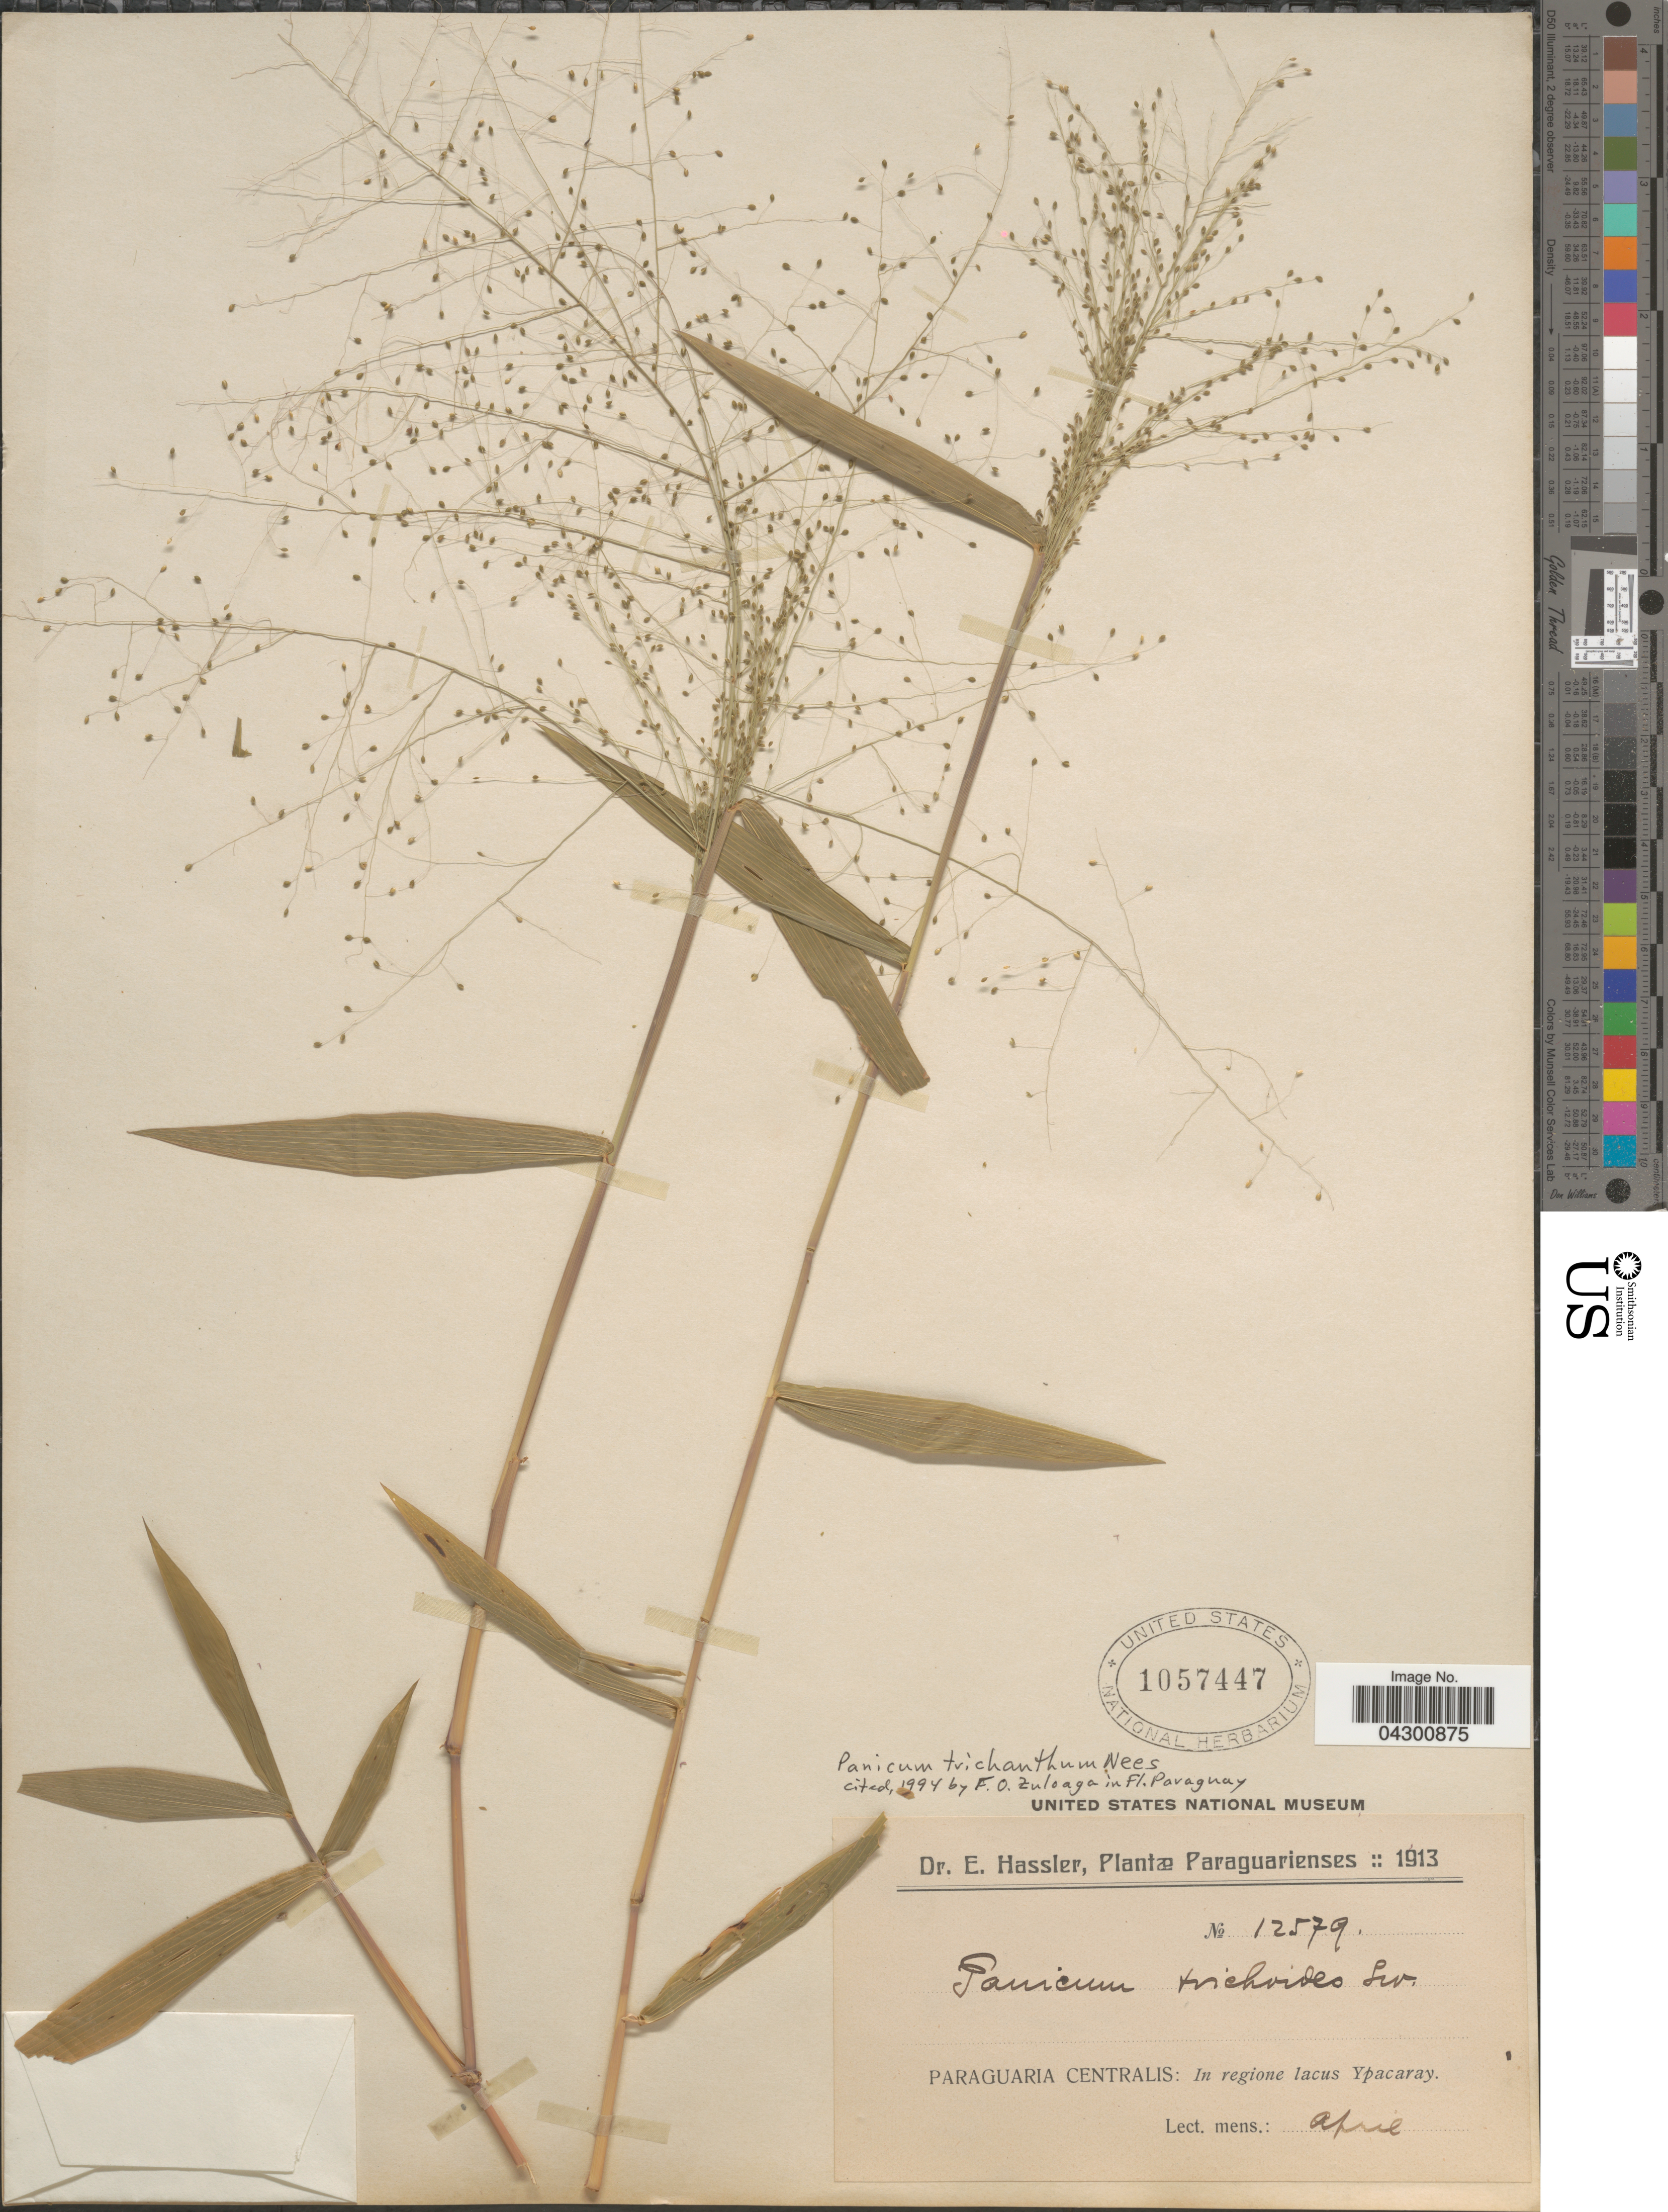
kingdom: Plantae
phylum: Tracheophyta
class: Liliopsida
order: Poales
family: Poaceae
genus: Panicum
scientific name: Panicum trichanthum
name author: Nees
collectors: E. Hassler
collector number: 12579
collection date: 1913-04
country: Paraguay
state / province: Paraguari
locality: Paraguaria Centralis: In regione lacus Ypacaray.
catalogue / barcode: US 1057447